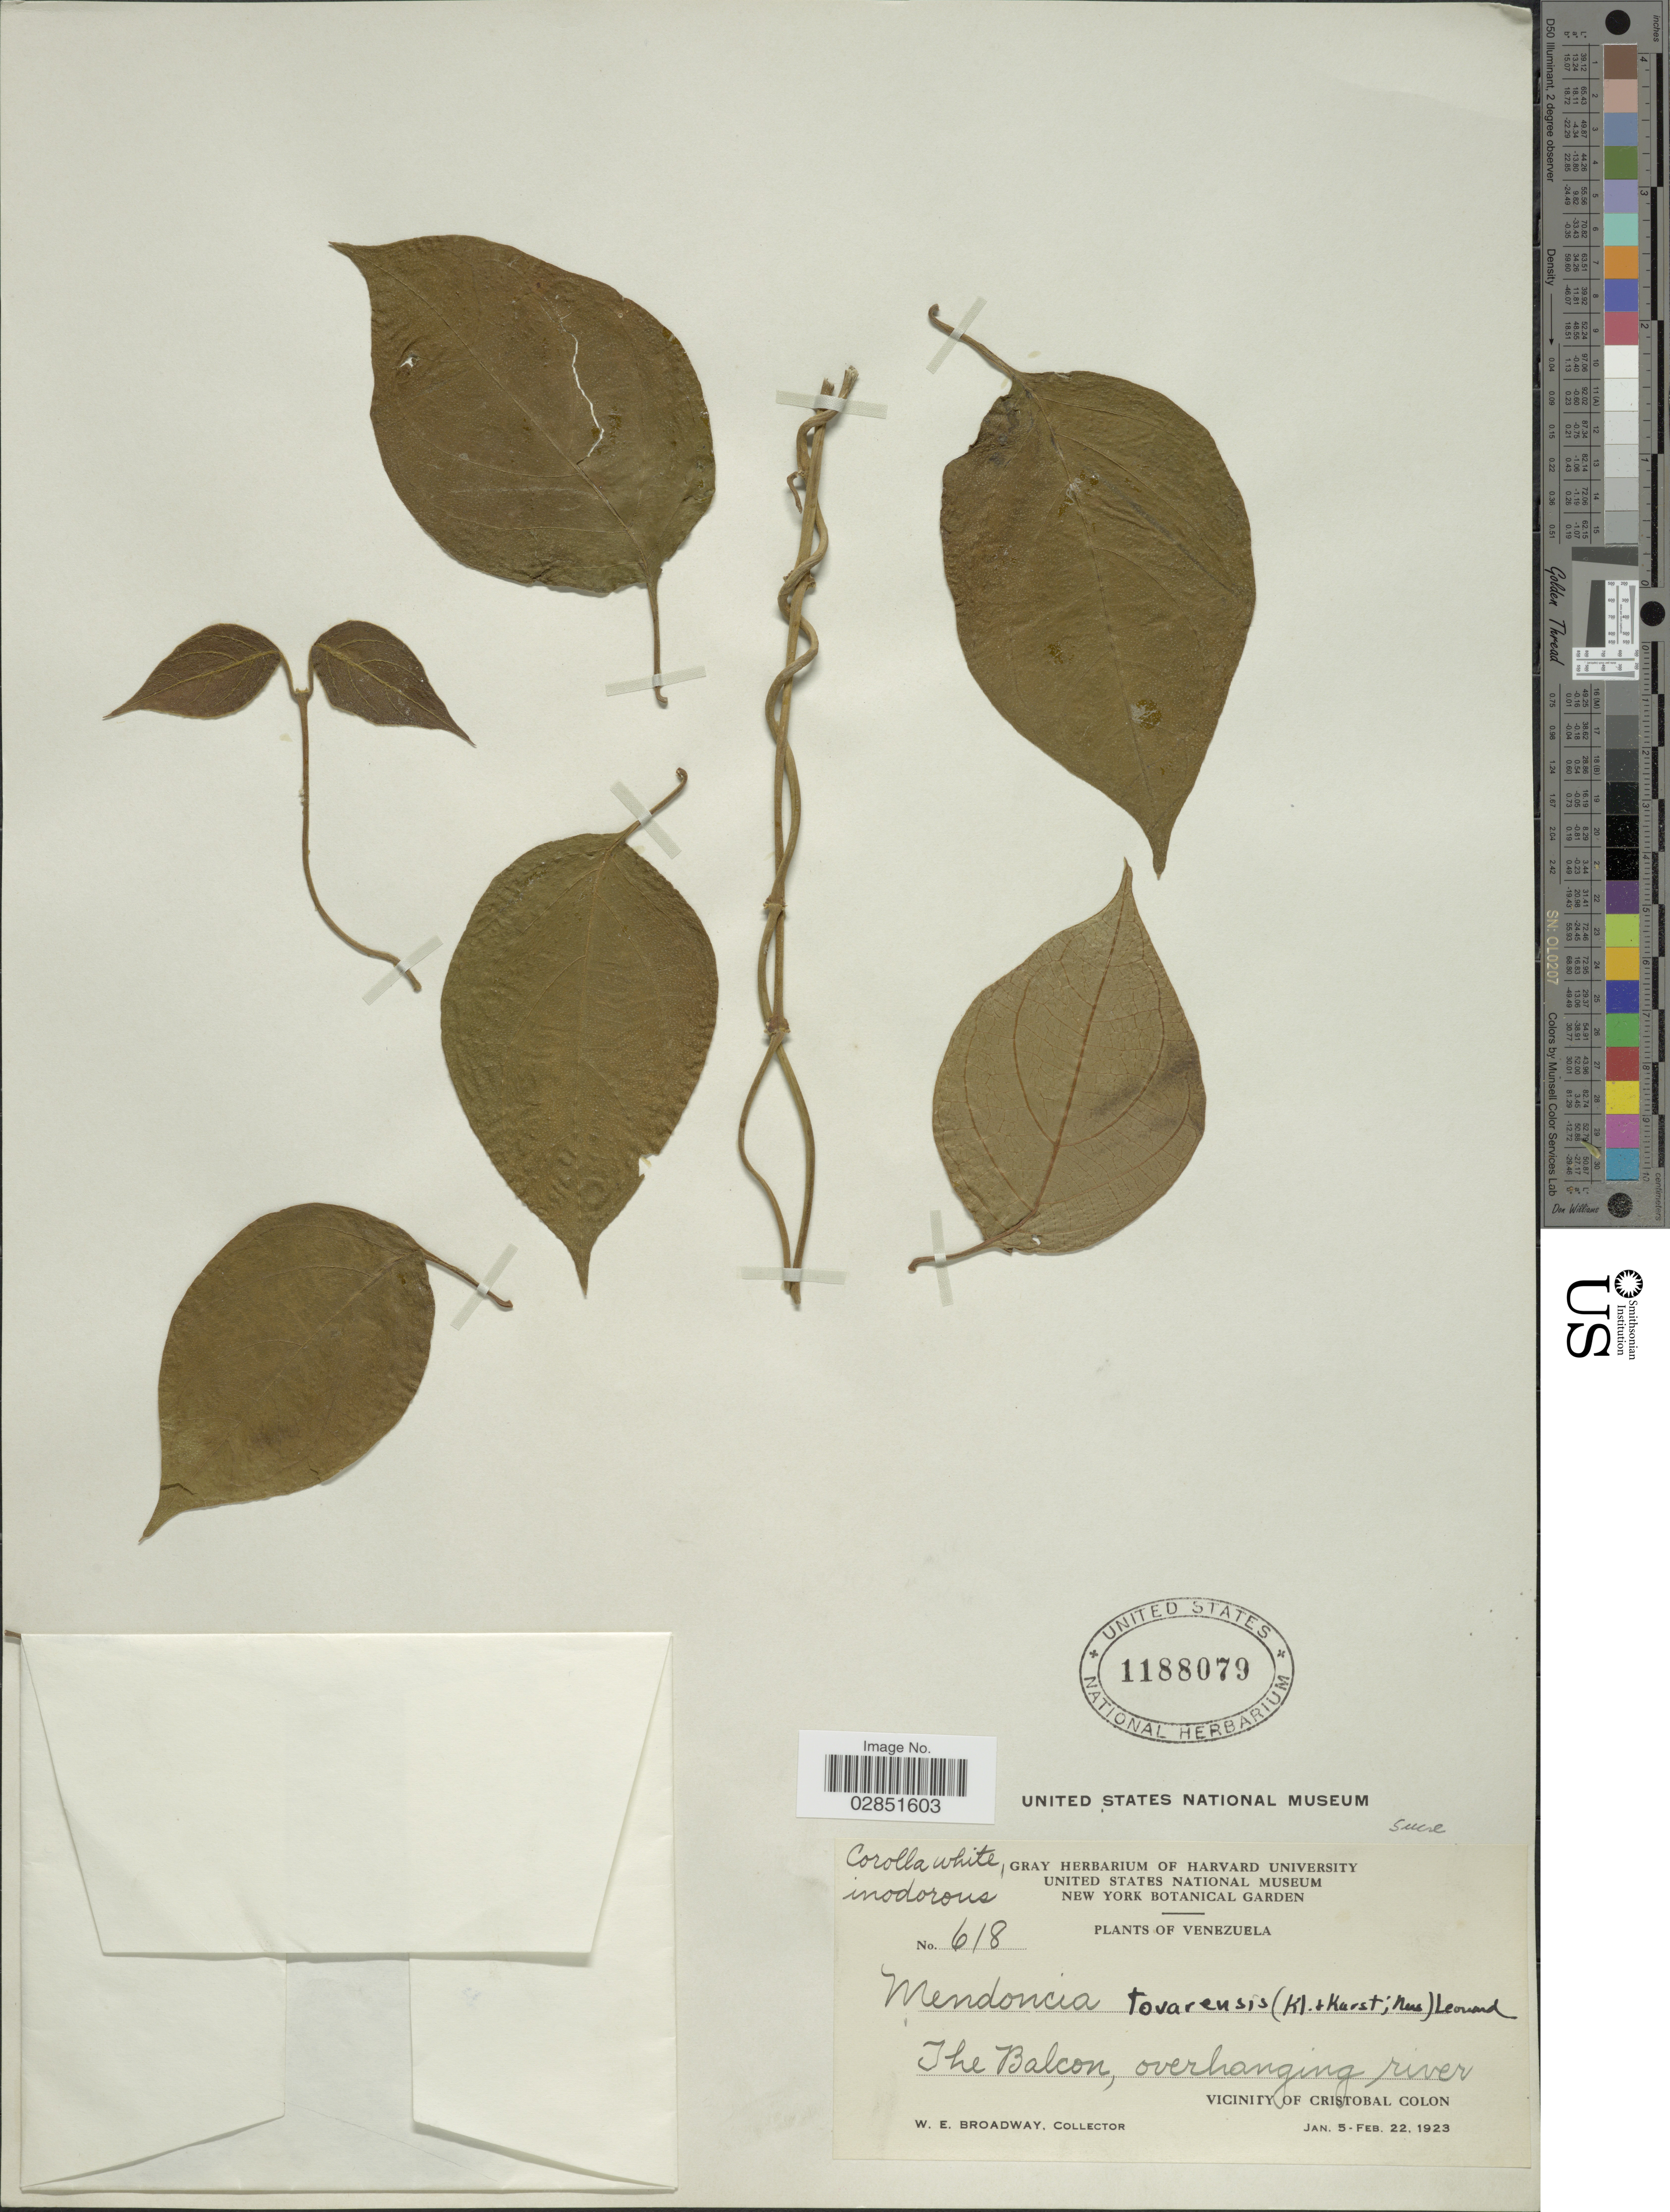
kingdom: Plantae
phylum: Tracheophyta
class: Magnoliopsida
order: Lamiales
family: Acanthaceae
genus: Mendoncia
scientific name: Mendoncia tovarensis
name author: (Klotzsch & H. Karst. ex Nees) Leonard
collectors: W. E. Broadway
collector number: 618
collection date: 1923-01-05/1923-02-22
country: Venezuela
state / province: Sucre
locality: The Balcon, overhanging river. Vicinity of Cristobal Colon.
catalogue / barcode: US 1188079